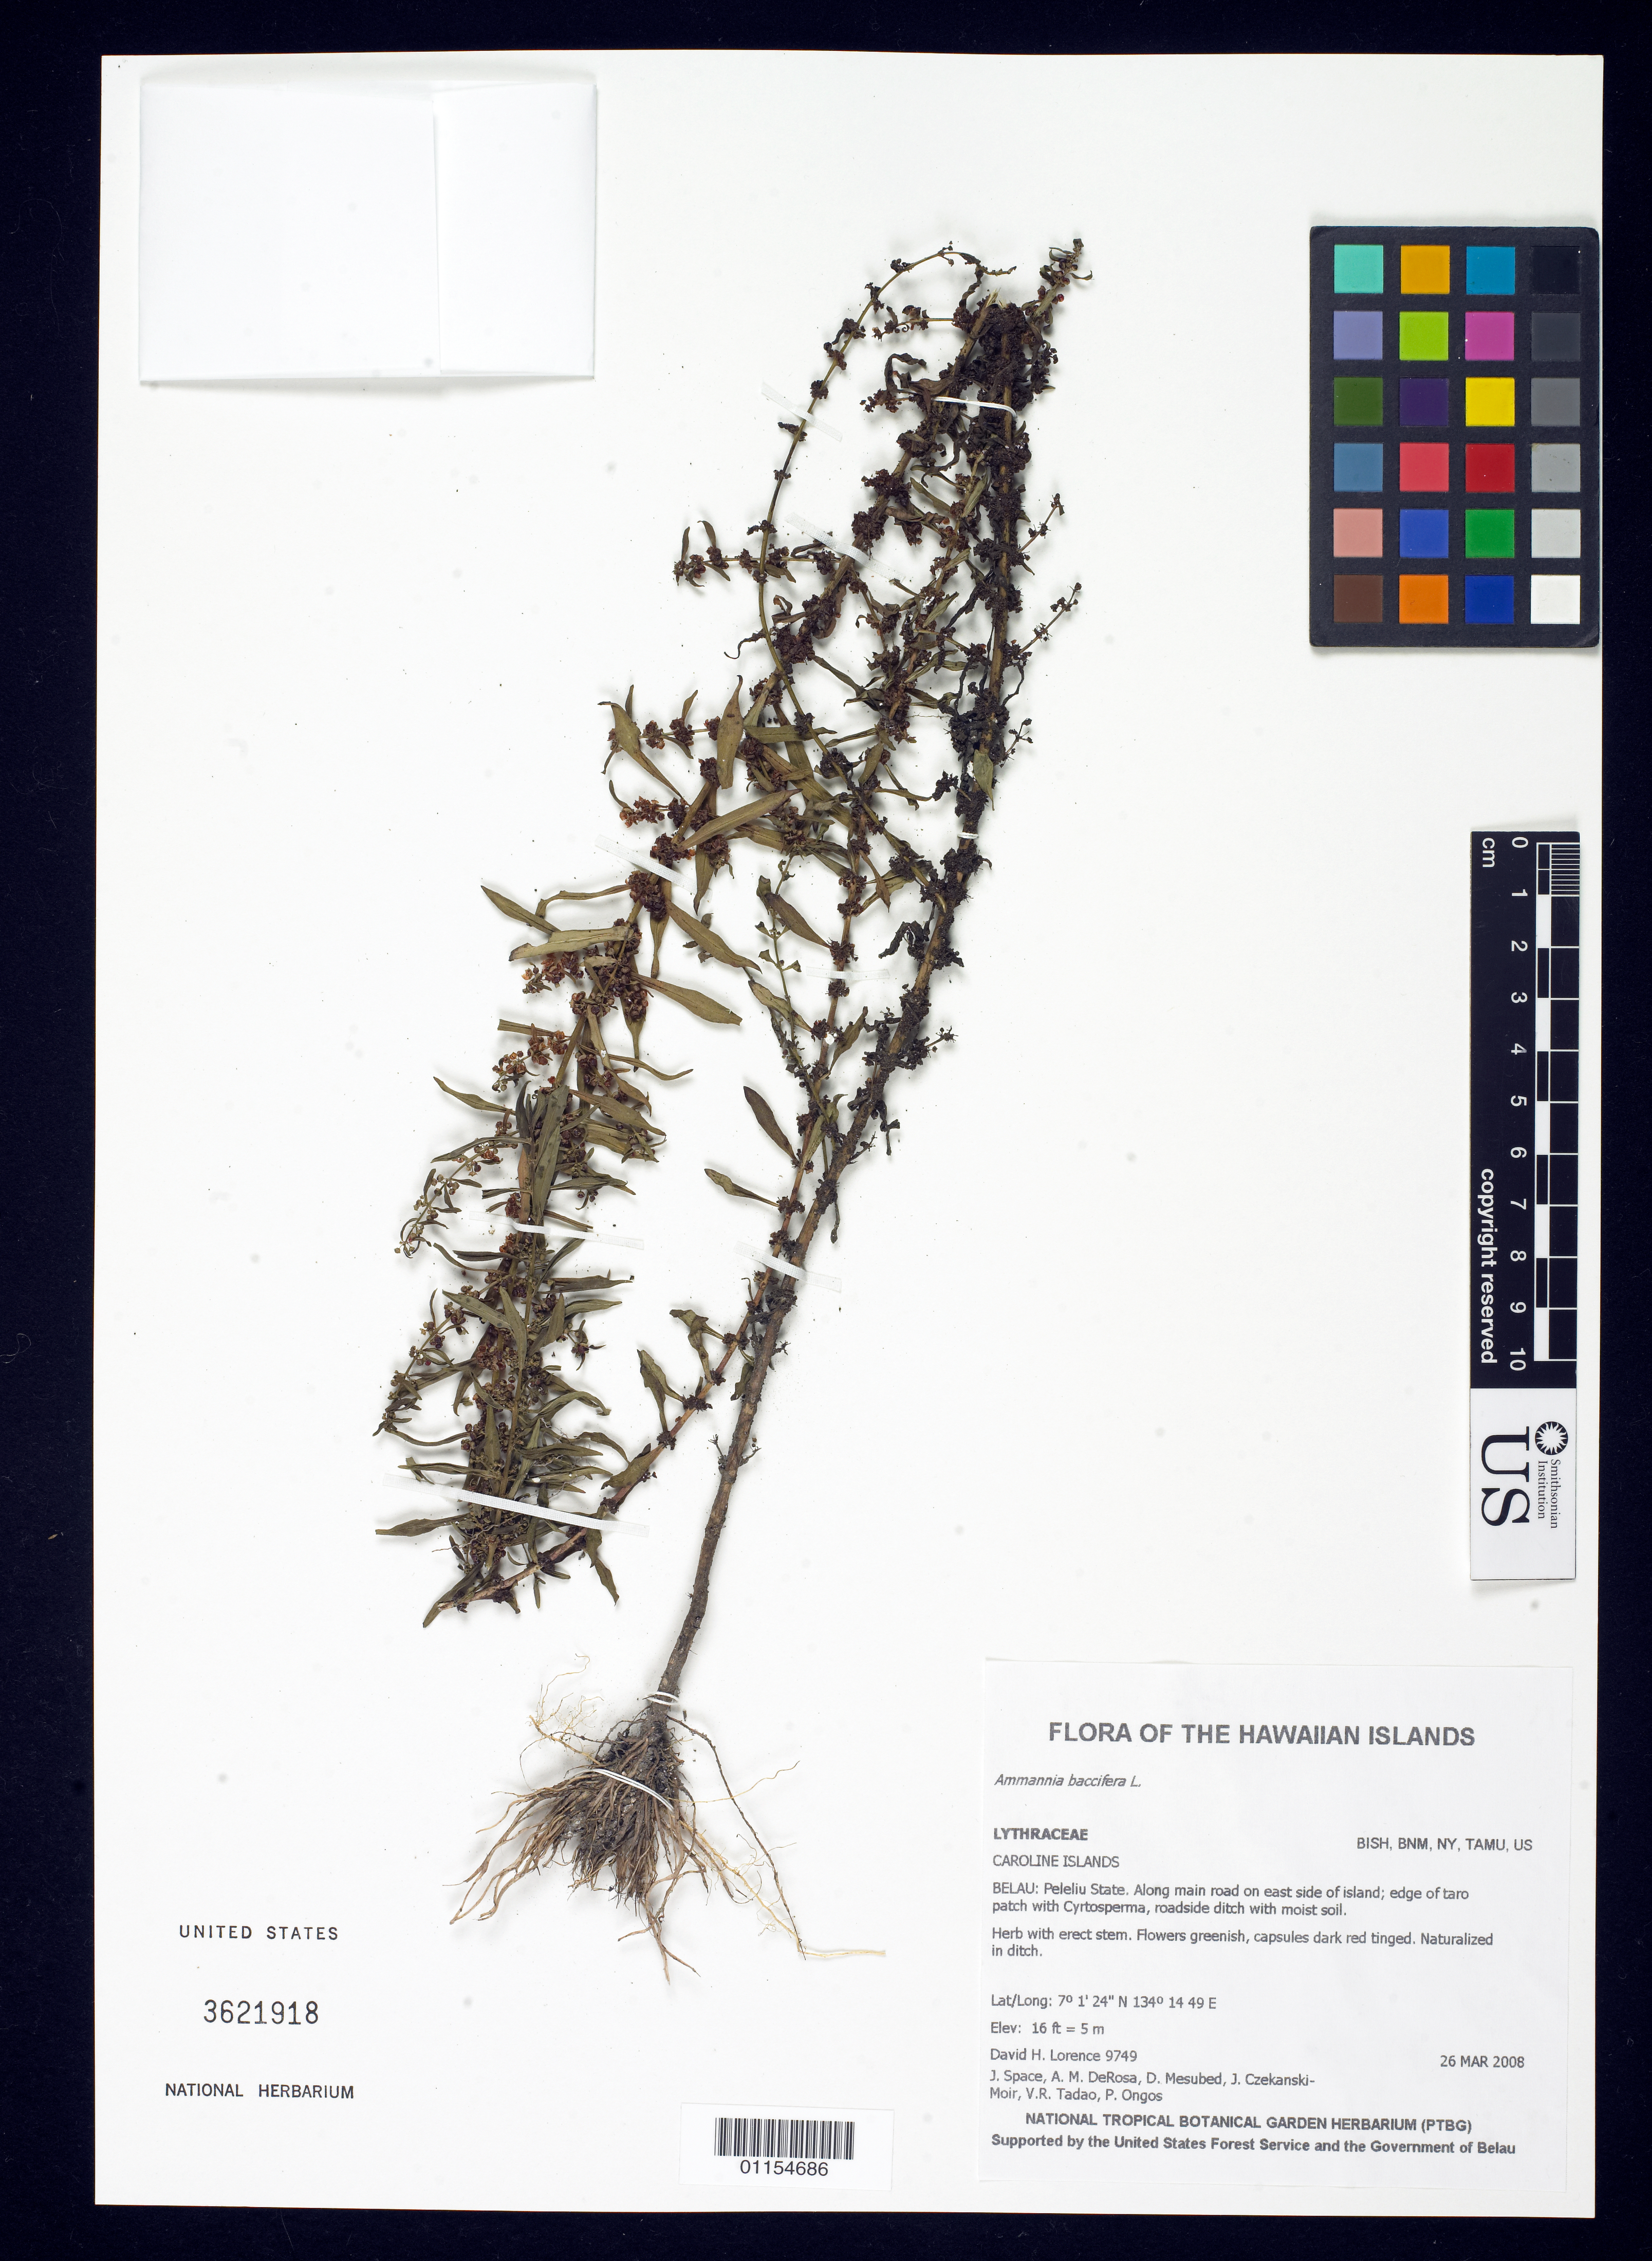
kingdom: Plantae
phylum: Tracheophyta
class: Magnoliopsida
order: Myrtales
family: Lythraceae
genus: Ammannia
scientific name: Ammannia baccifera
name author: L.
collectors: D. Lorence, J. Space, A. DeRosa, D. Mesubed, J. Czekanski-Moir, V. Tadao & P. Ongos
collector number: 9749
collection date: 2008-03-26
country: Palau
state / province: Peleliu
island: Beliliou [Peleliu]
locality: Along main road on E side of island.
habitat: roadside ditch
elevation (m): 5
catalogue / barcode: US 3621918